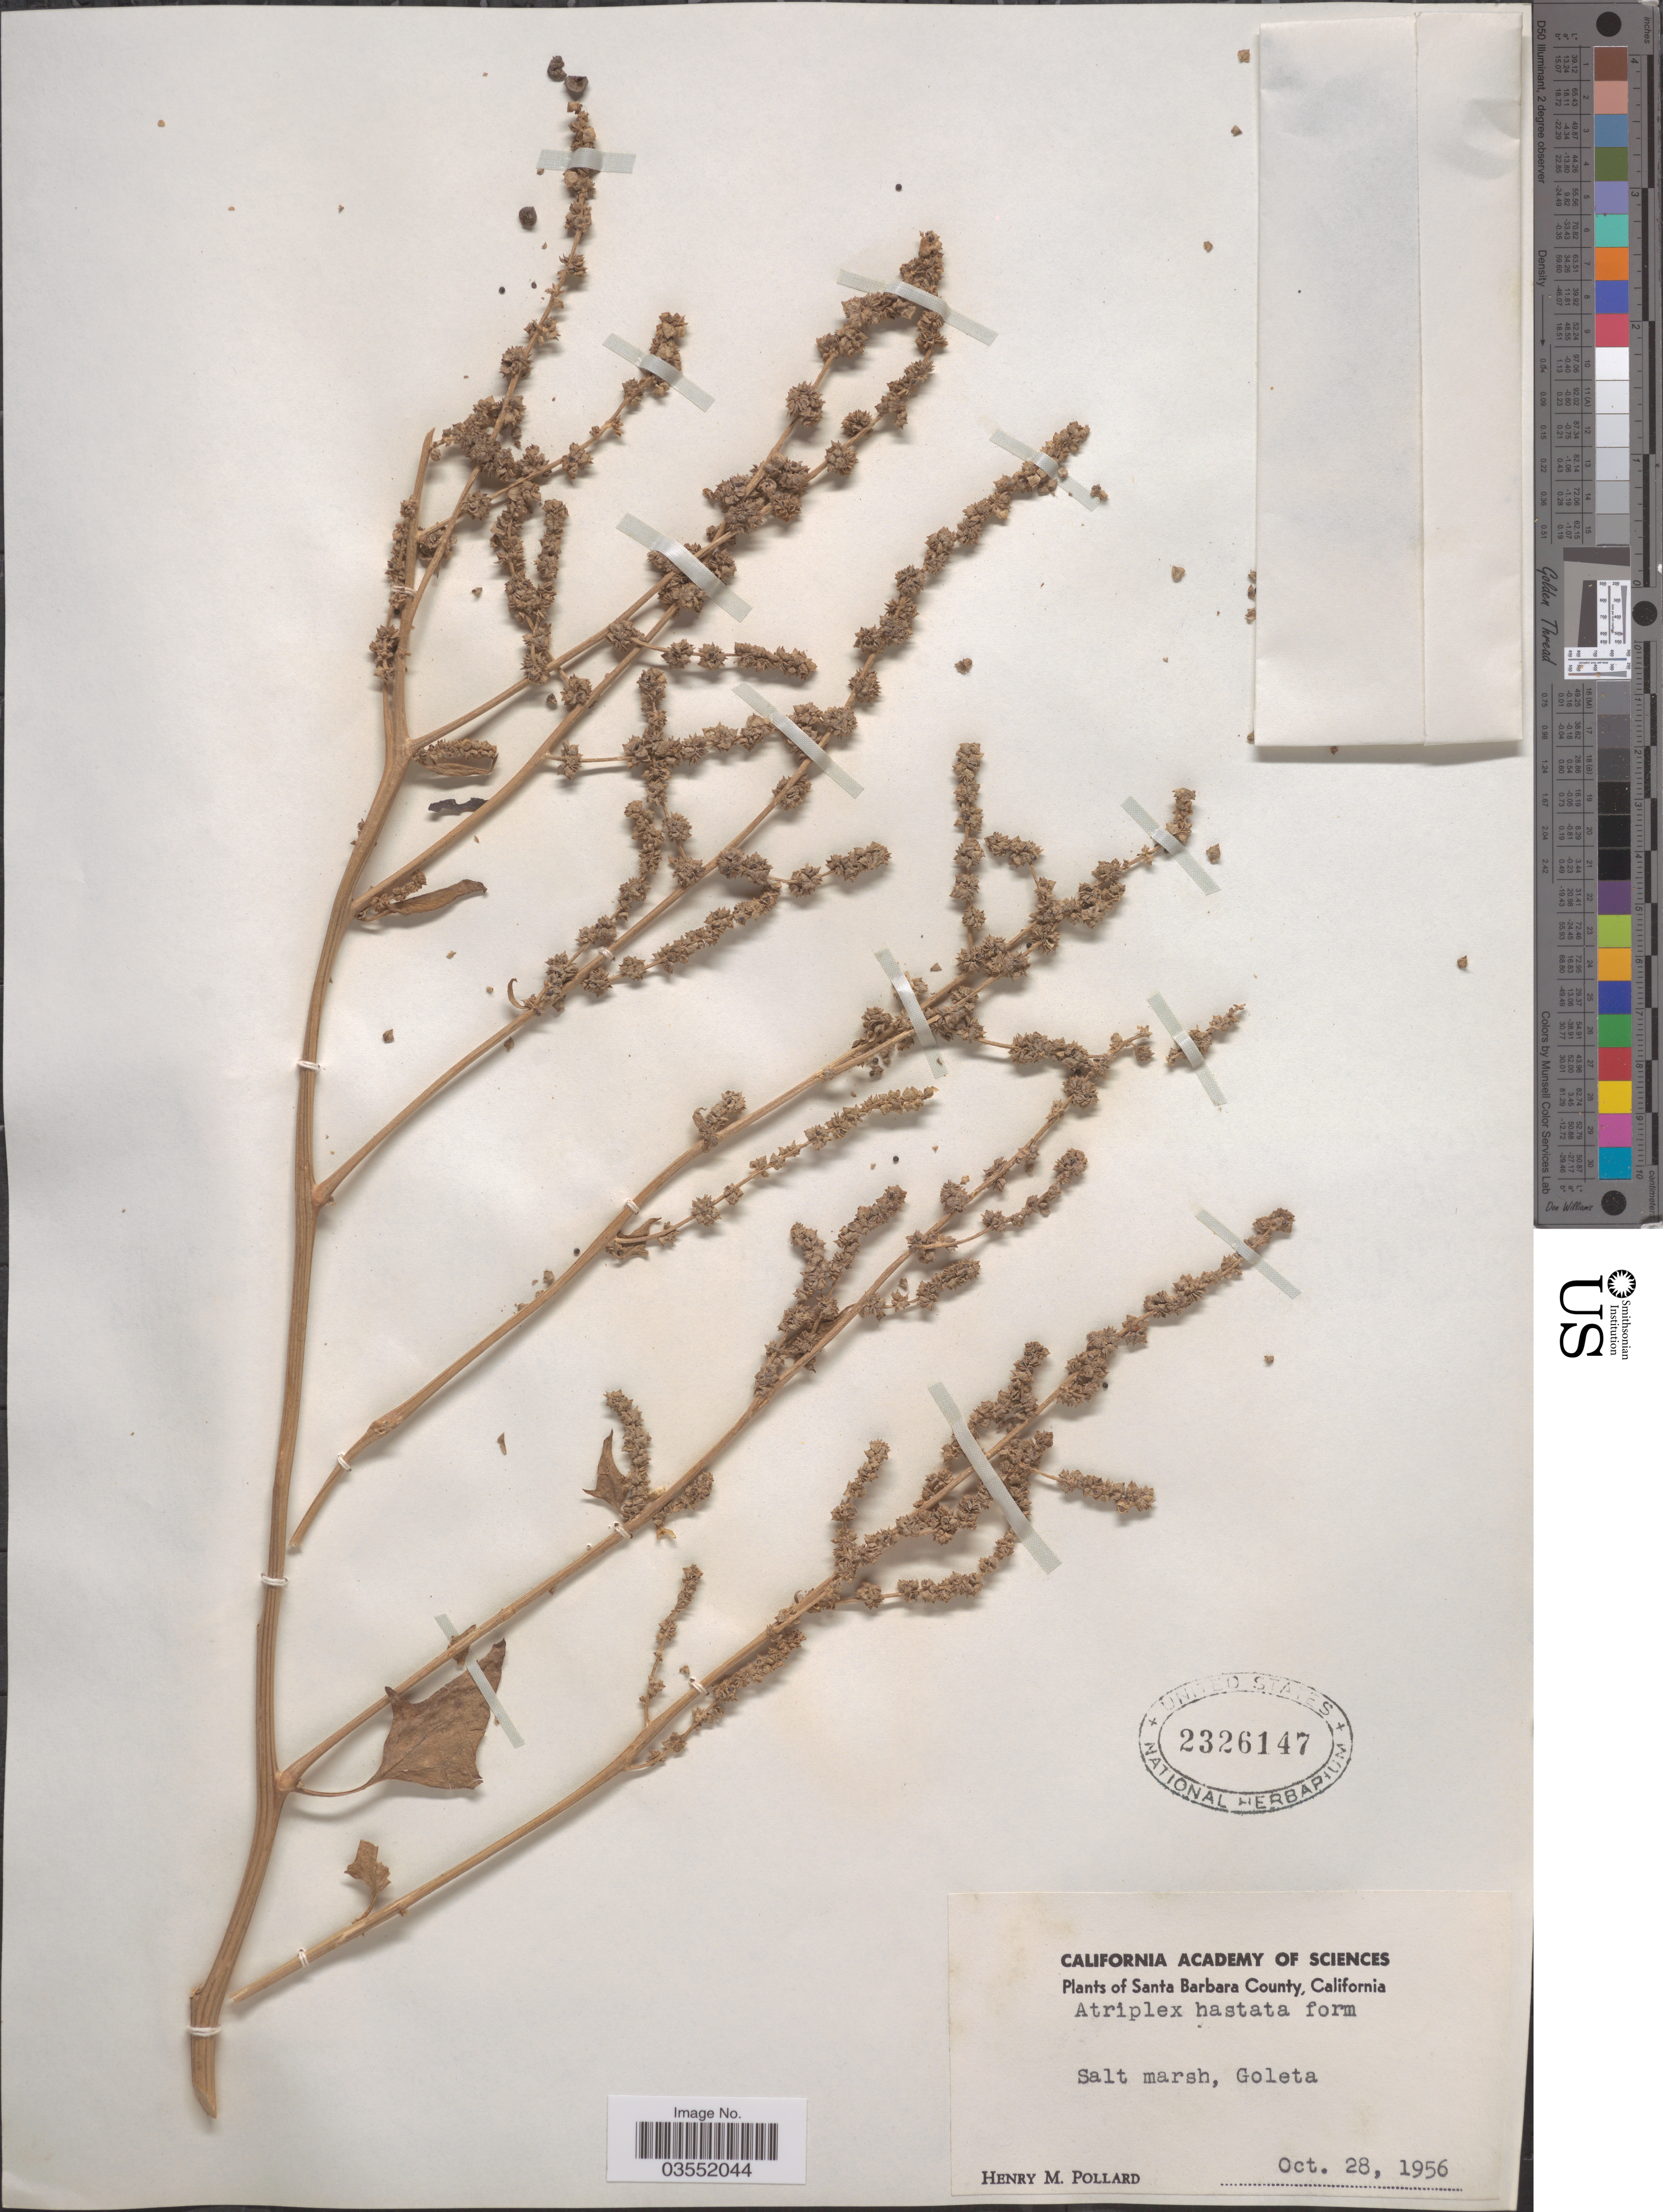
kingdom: Plantae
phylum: Tracheophyta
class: Magnoliopsida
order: Caryophyllales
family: Amaranthaceae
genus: Atriplex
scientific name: Atriplex hastata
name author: L.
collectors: H. M. Pollard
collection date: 1956-10-28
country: United States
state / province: California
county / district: Santa Barbara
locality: Santa Barbara County. Salt marsh, Goleta.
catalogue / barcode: US 2326147